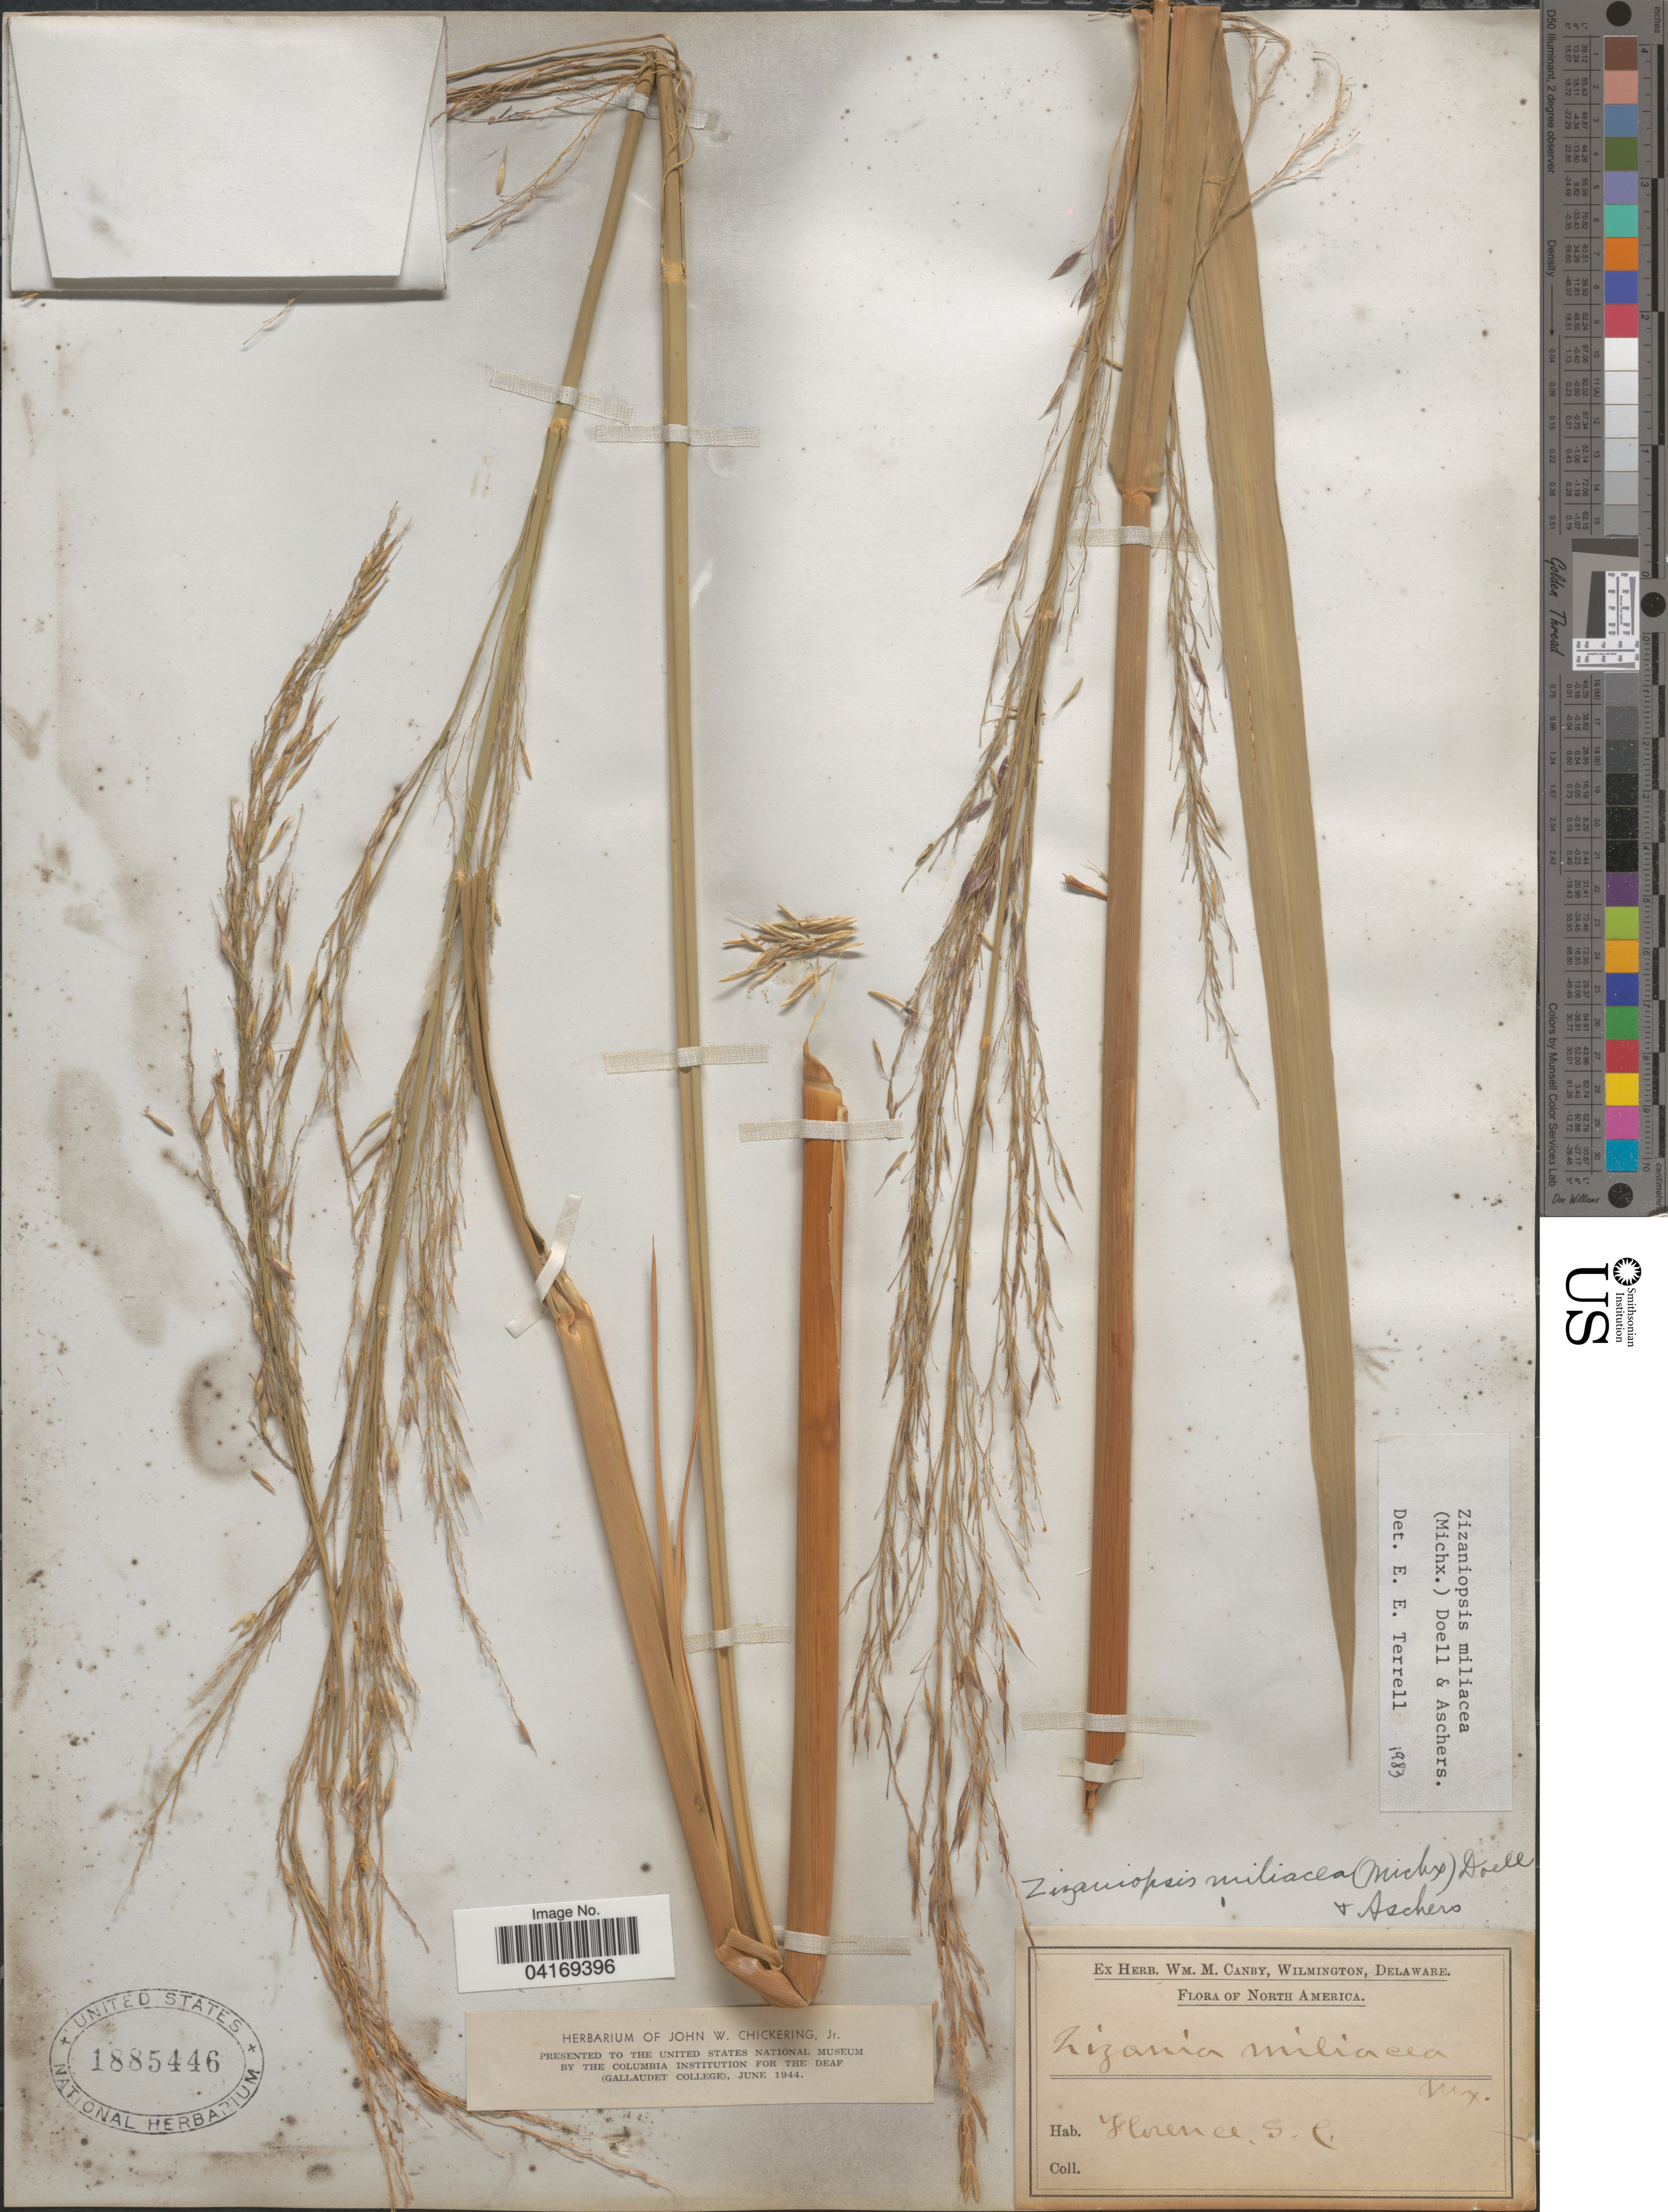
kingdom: Plantae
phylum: Tracheophyta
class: Liliopsida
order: Poales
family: Poaceae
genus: Zizaniopsis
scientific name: Zizaniopsis miliacea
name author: (Michx.) Döll & Asch.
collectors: ex herb. W.M. Canby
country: United States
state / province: South Carolina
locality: Florence.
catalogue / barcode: US 1885446